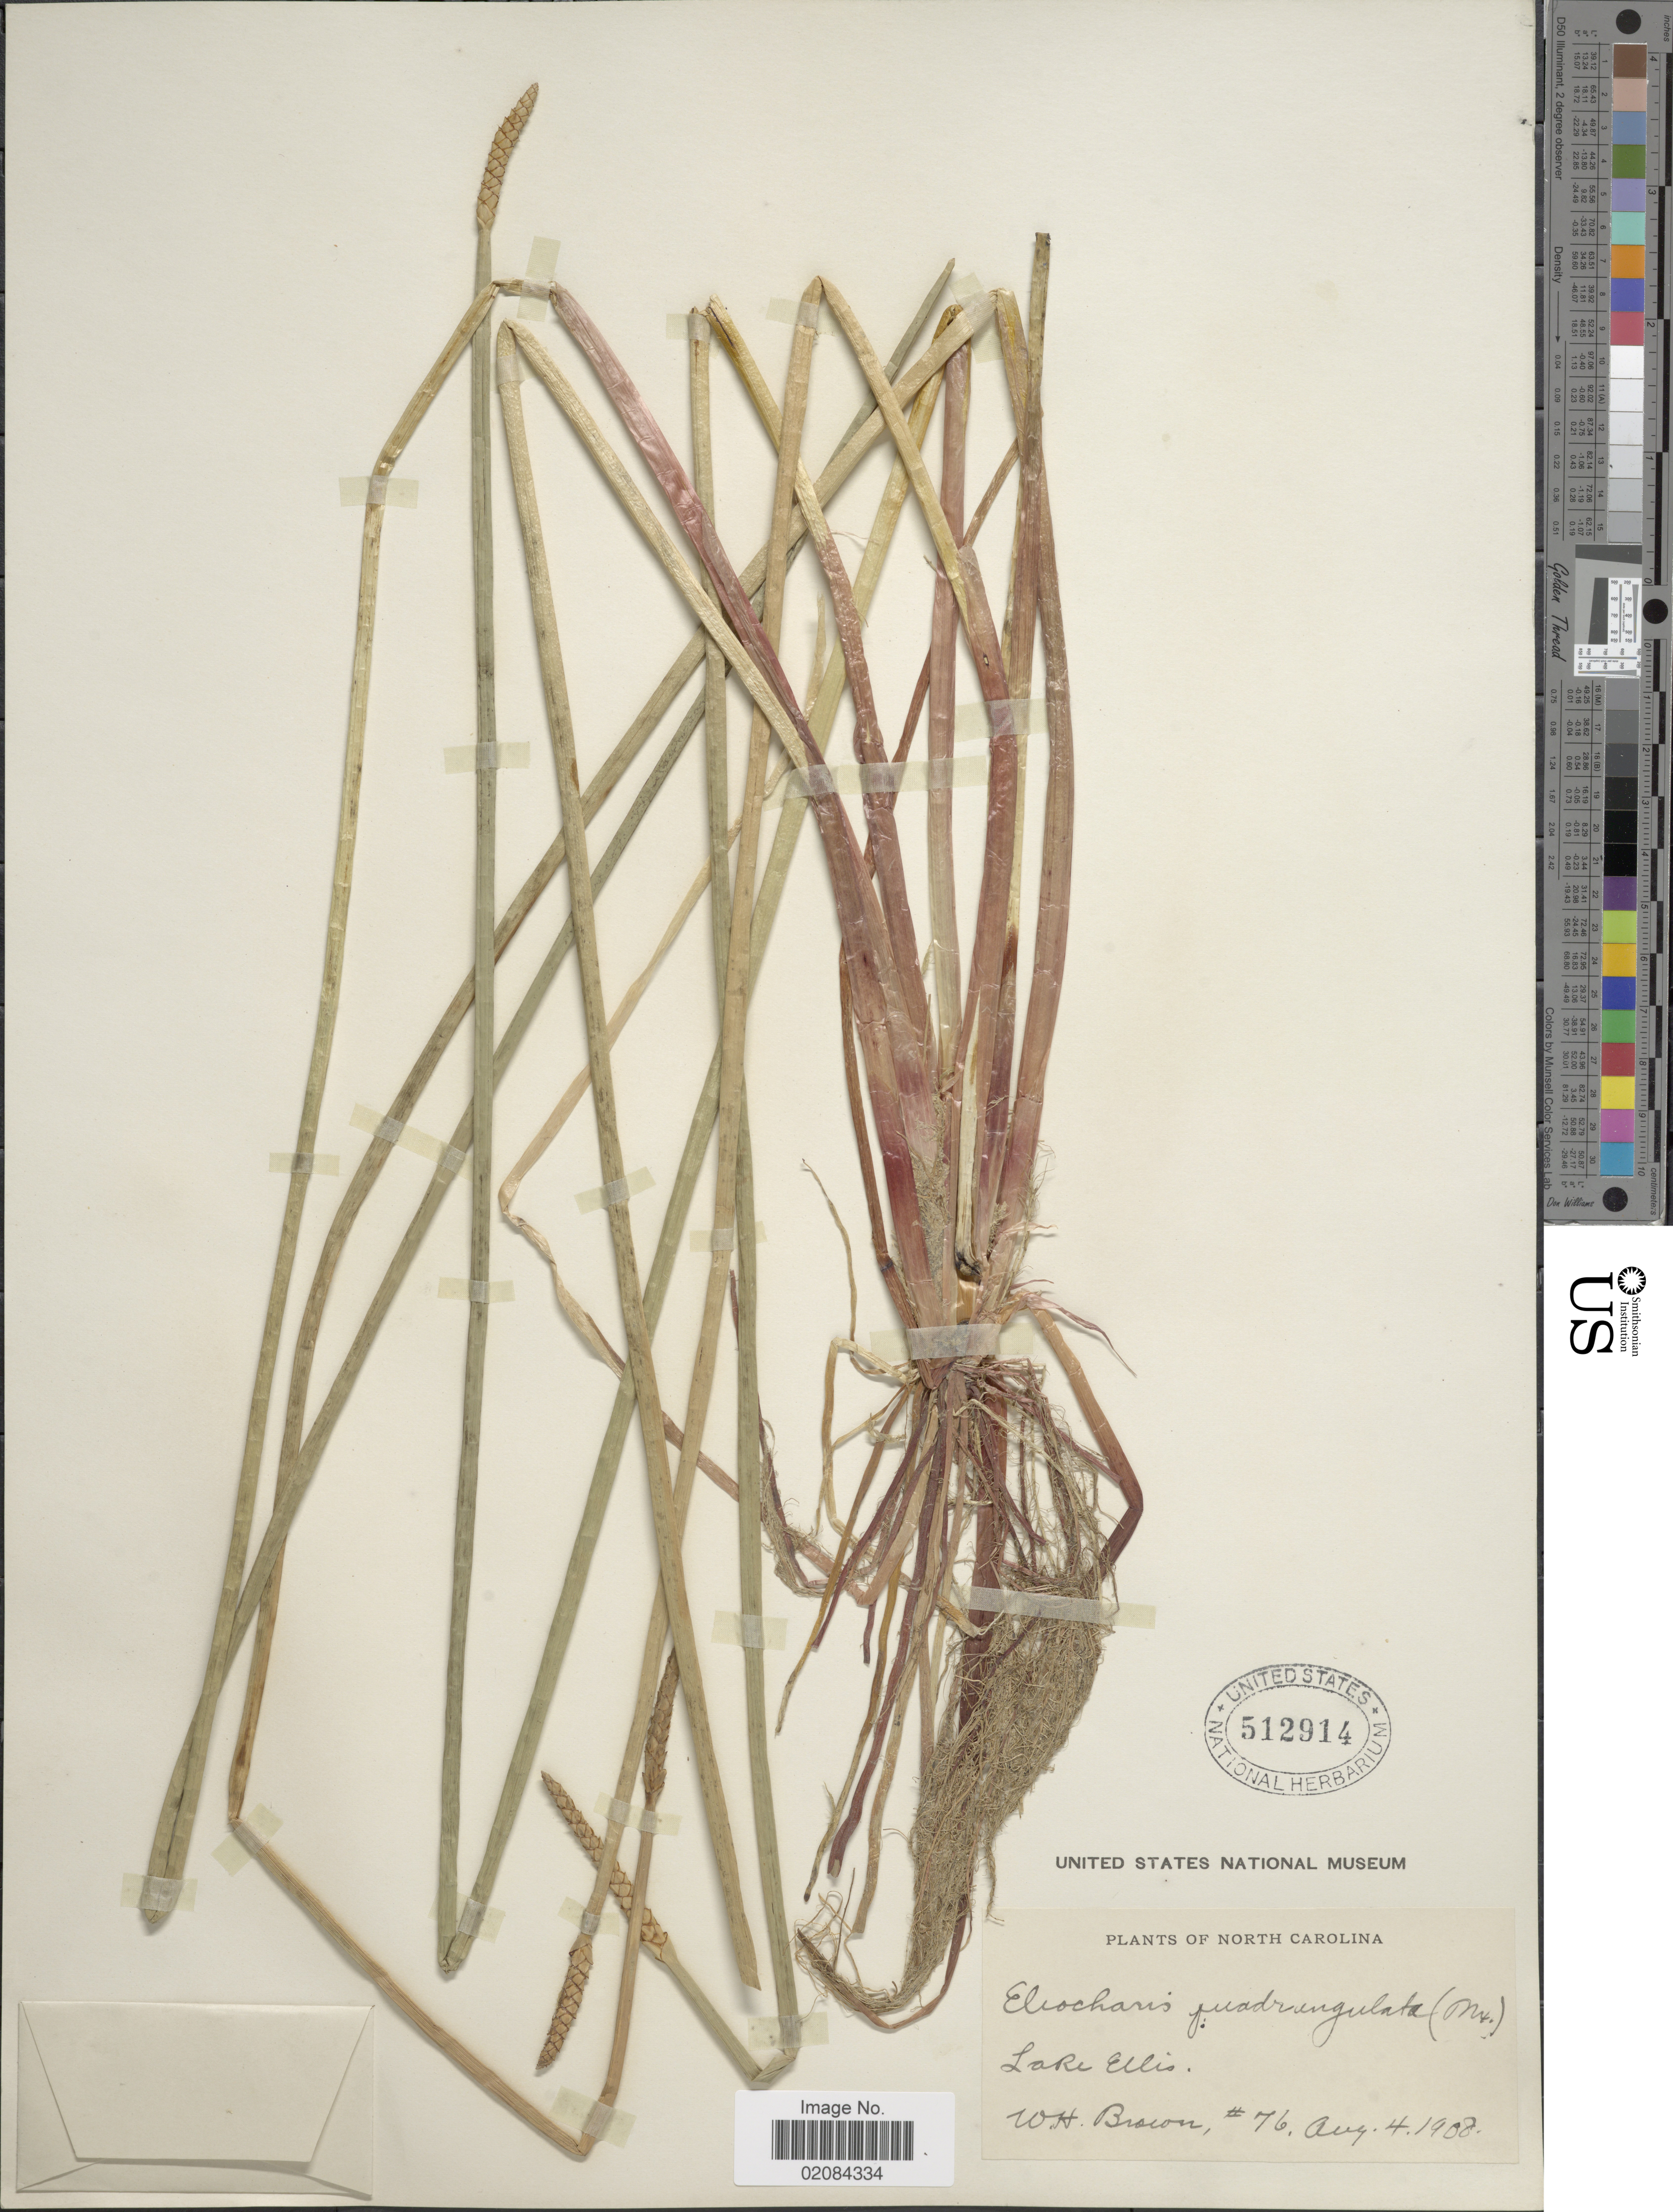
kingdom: Plantae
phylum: Tracheophyta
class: Liliopsida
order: Poales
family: Cyperaceae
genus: Eleocharis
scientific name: Eleocharis quadrangulata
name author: (Michx.) Roem. & Schult.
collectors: W. H. Brown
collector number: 76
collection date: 1908-08-04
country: United States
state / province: North Carolina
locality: Lake Ellis. North Carolina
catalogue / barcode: US 512914